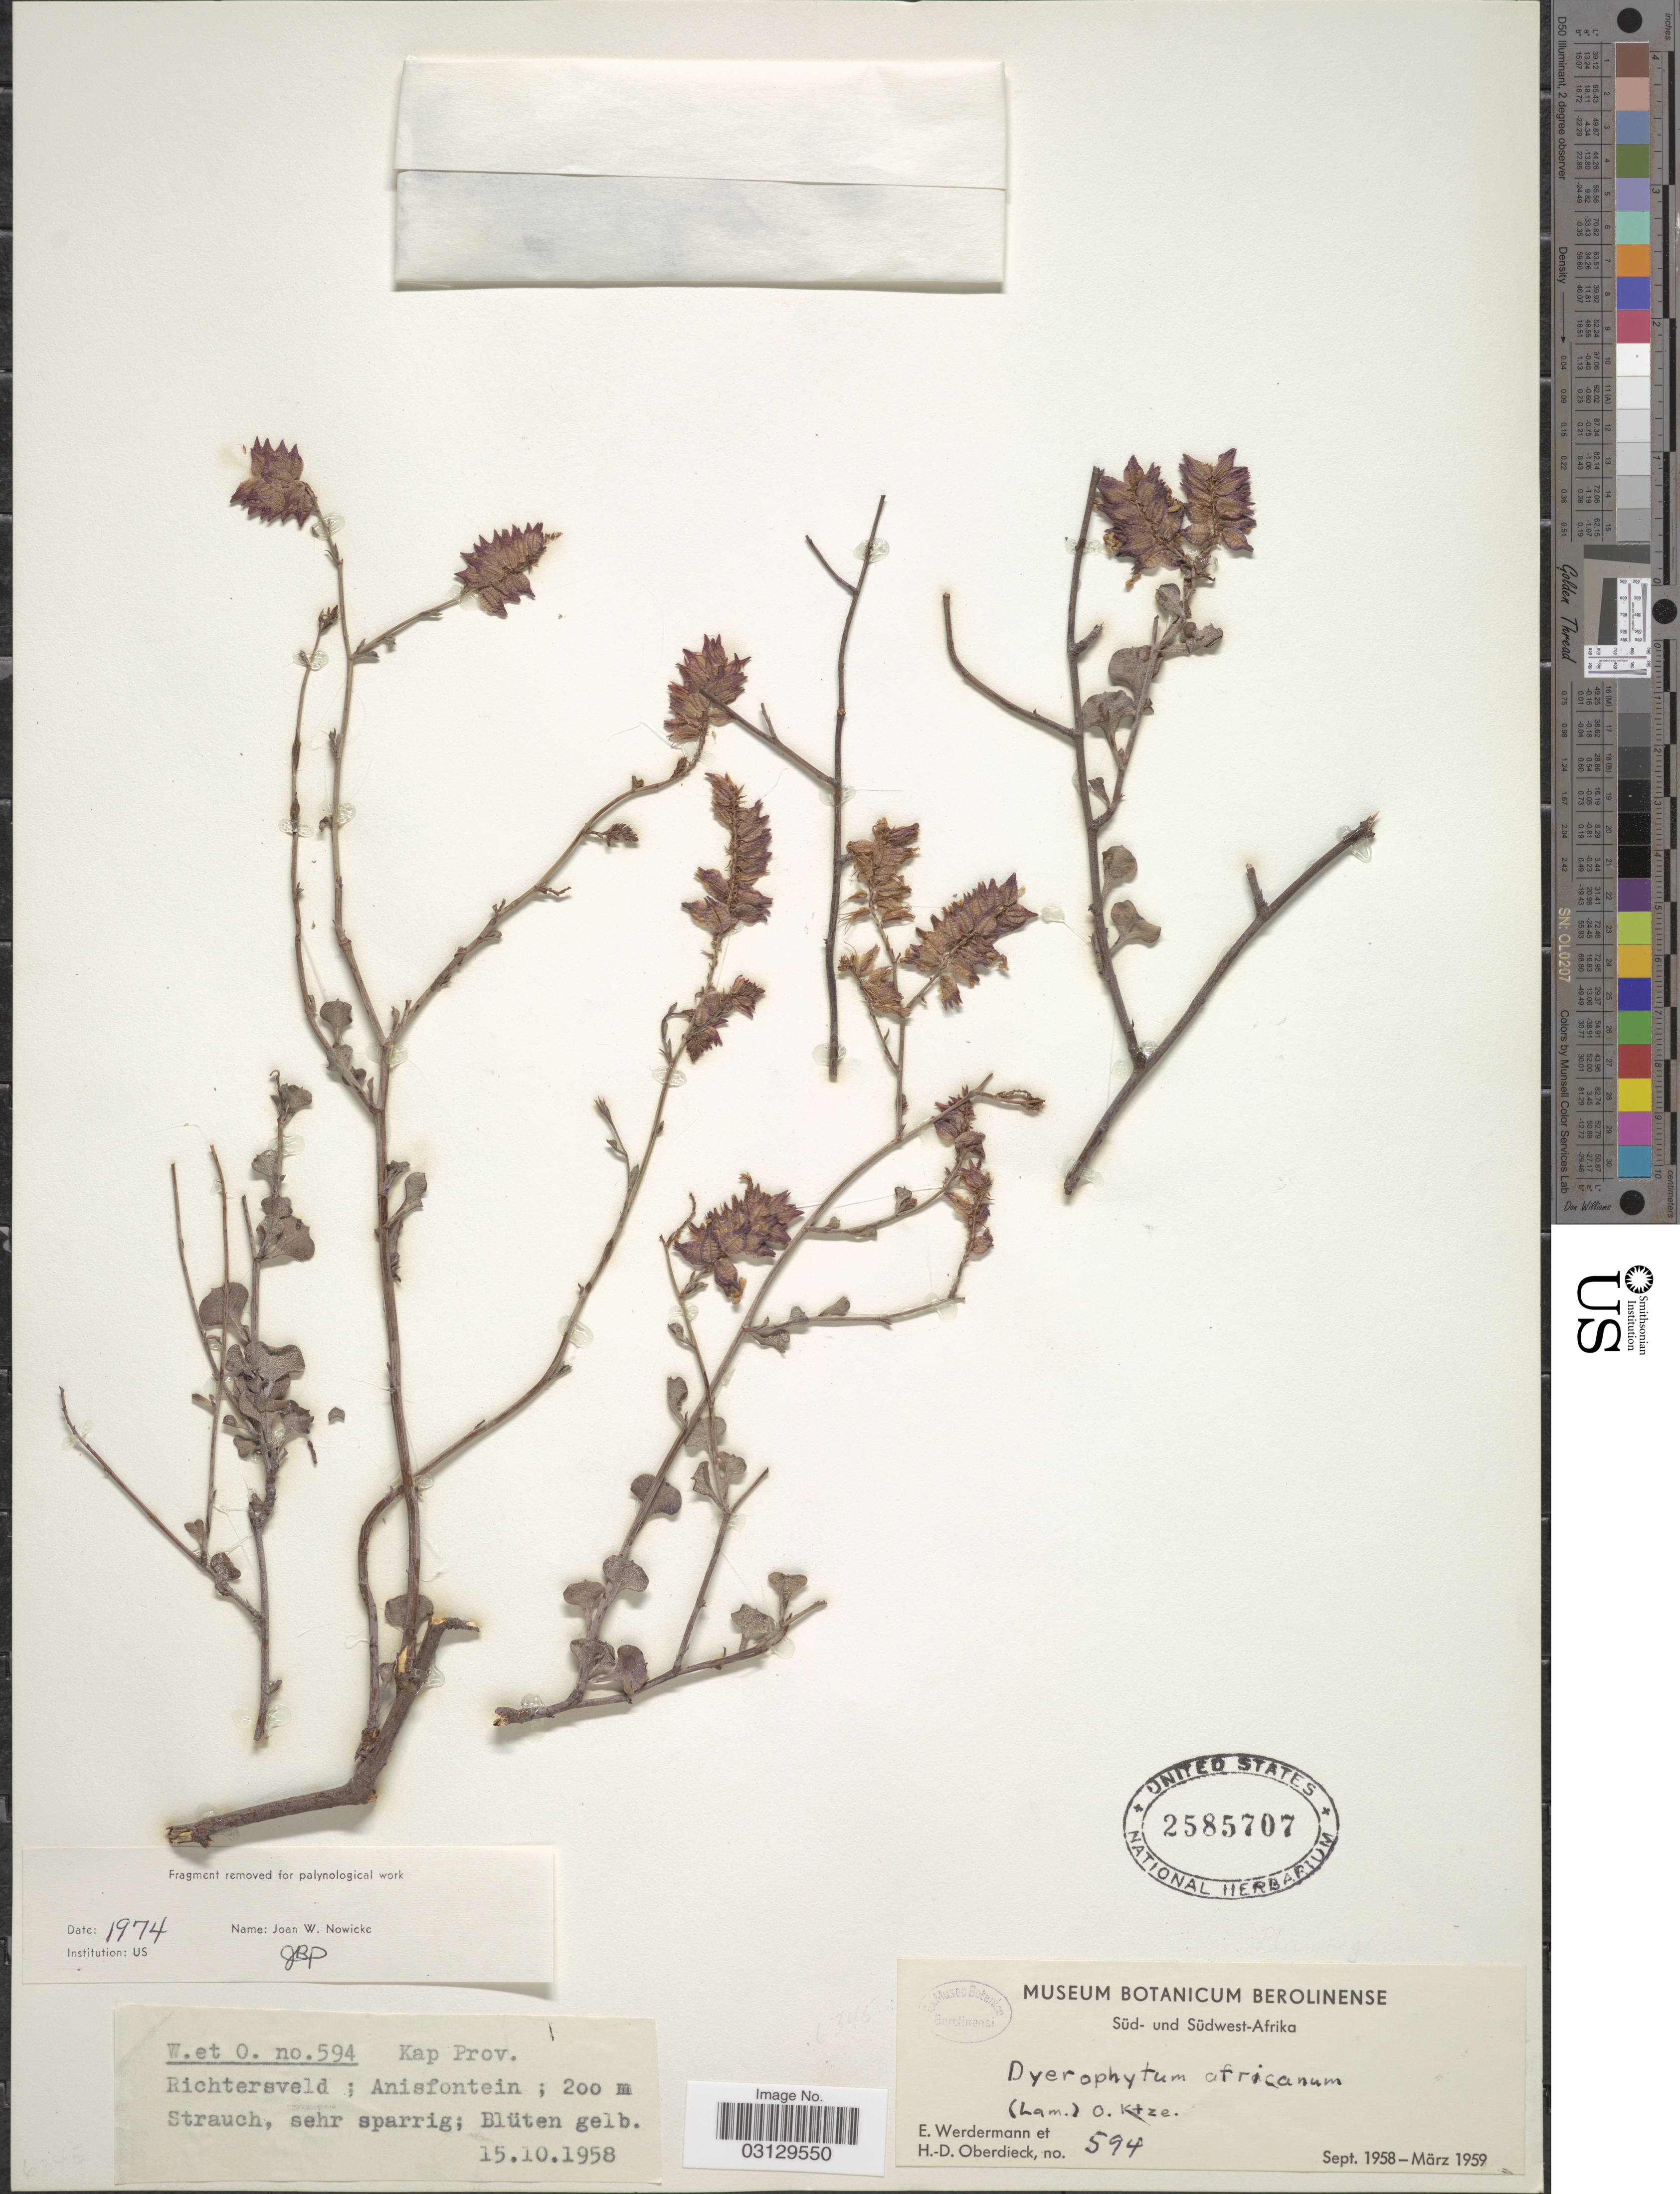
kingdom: Plantae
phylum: Tracheophyta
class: Magnoliopsida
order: Caryophyllales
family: Plumbaginaceae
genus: Dyerophytum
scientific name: Dyerophytum africanum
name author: (Lam.) Kuntze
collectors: E. Werdermann & H. Oberdieck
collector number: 594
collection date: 1958-10-15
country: South Africa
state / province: Northern Cape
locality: Süd-Afrika. Kap Prov. Richtersveld; Anisfontein.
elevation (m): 200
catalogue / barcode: US 2585707